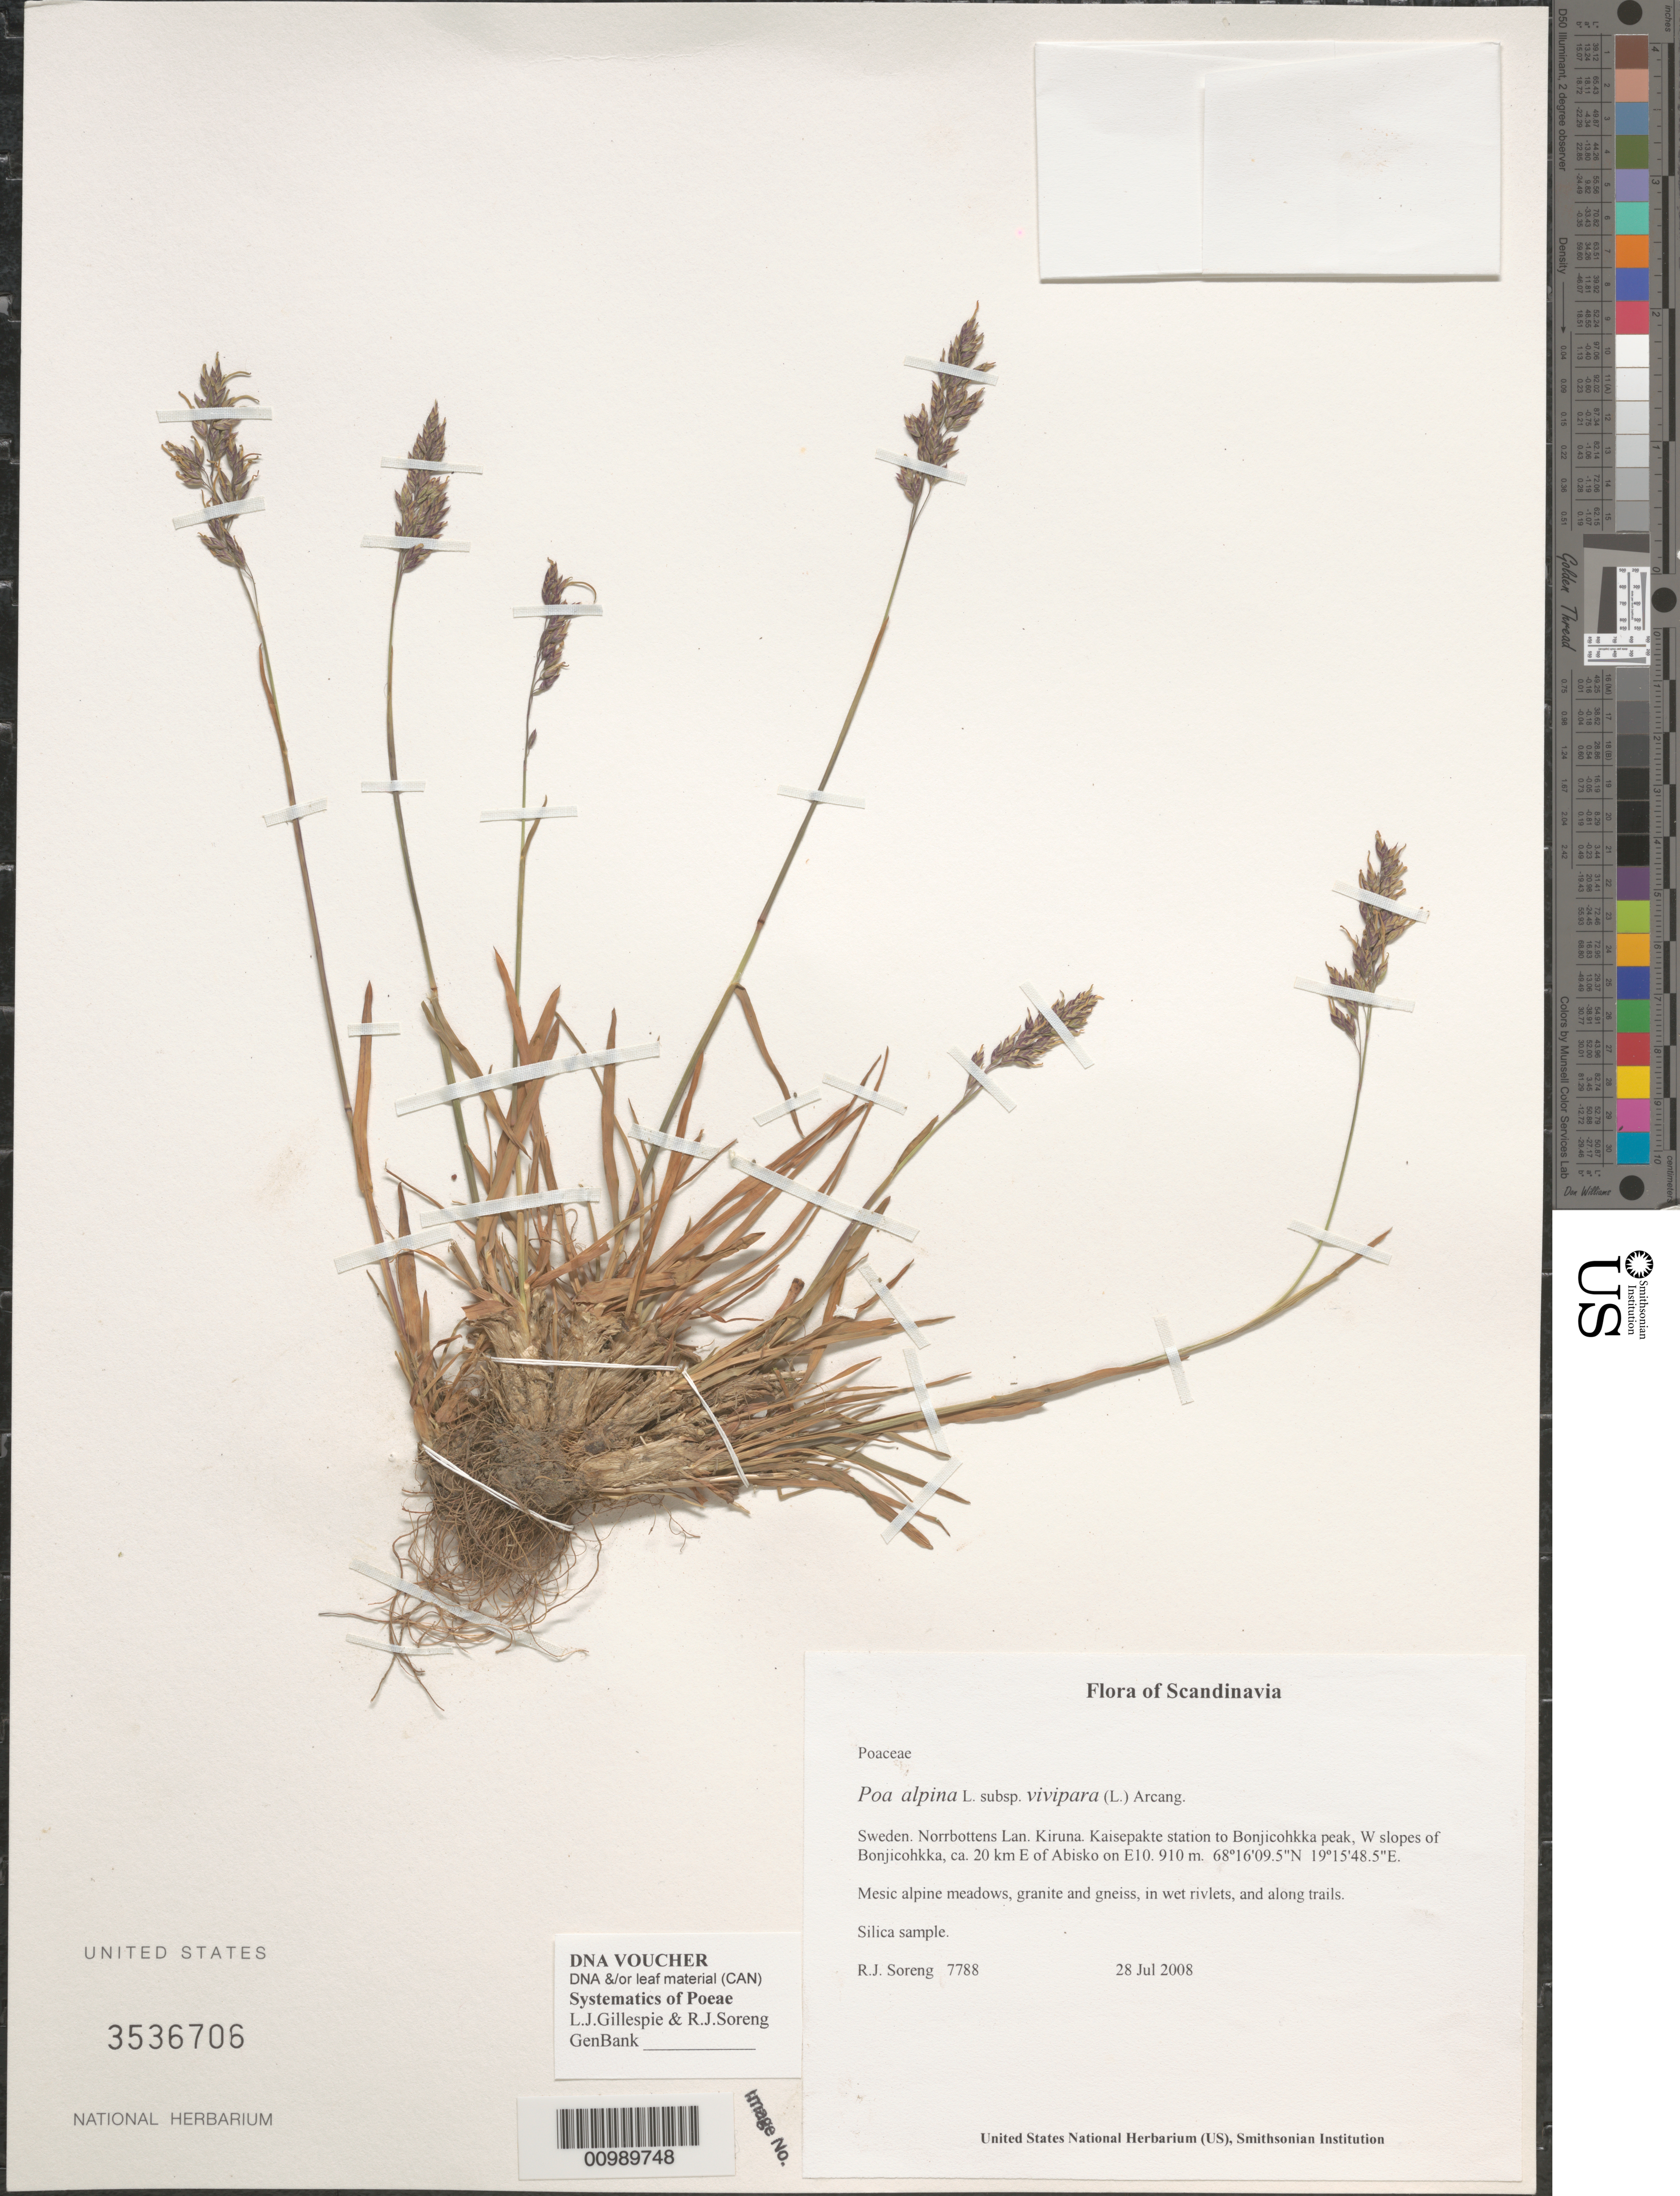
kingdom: Plantae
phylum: Tracheophyta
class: Liliopsida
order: Poales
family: Poaceae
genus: Poa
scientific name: Poa alpina subsp. vivipara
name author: (L.) Arcang.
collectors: R. J. Soreng & N. L. Soreng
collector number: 7788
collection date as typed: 28 Jul 2008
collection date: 2008-07-28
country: Sweden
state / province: Norrbotten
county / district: Kiruna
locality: Kaisepakte station to Bonjicohkka peak, W slopes of Bonjicohkka, ca. 20 km E of Abisko on E10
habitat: Mesic alpine meadows, granite and gneiss, in wet rivlets, and along trails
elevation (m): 910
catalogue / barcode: US 3536706